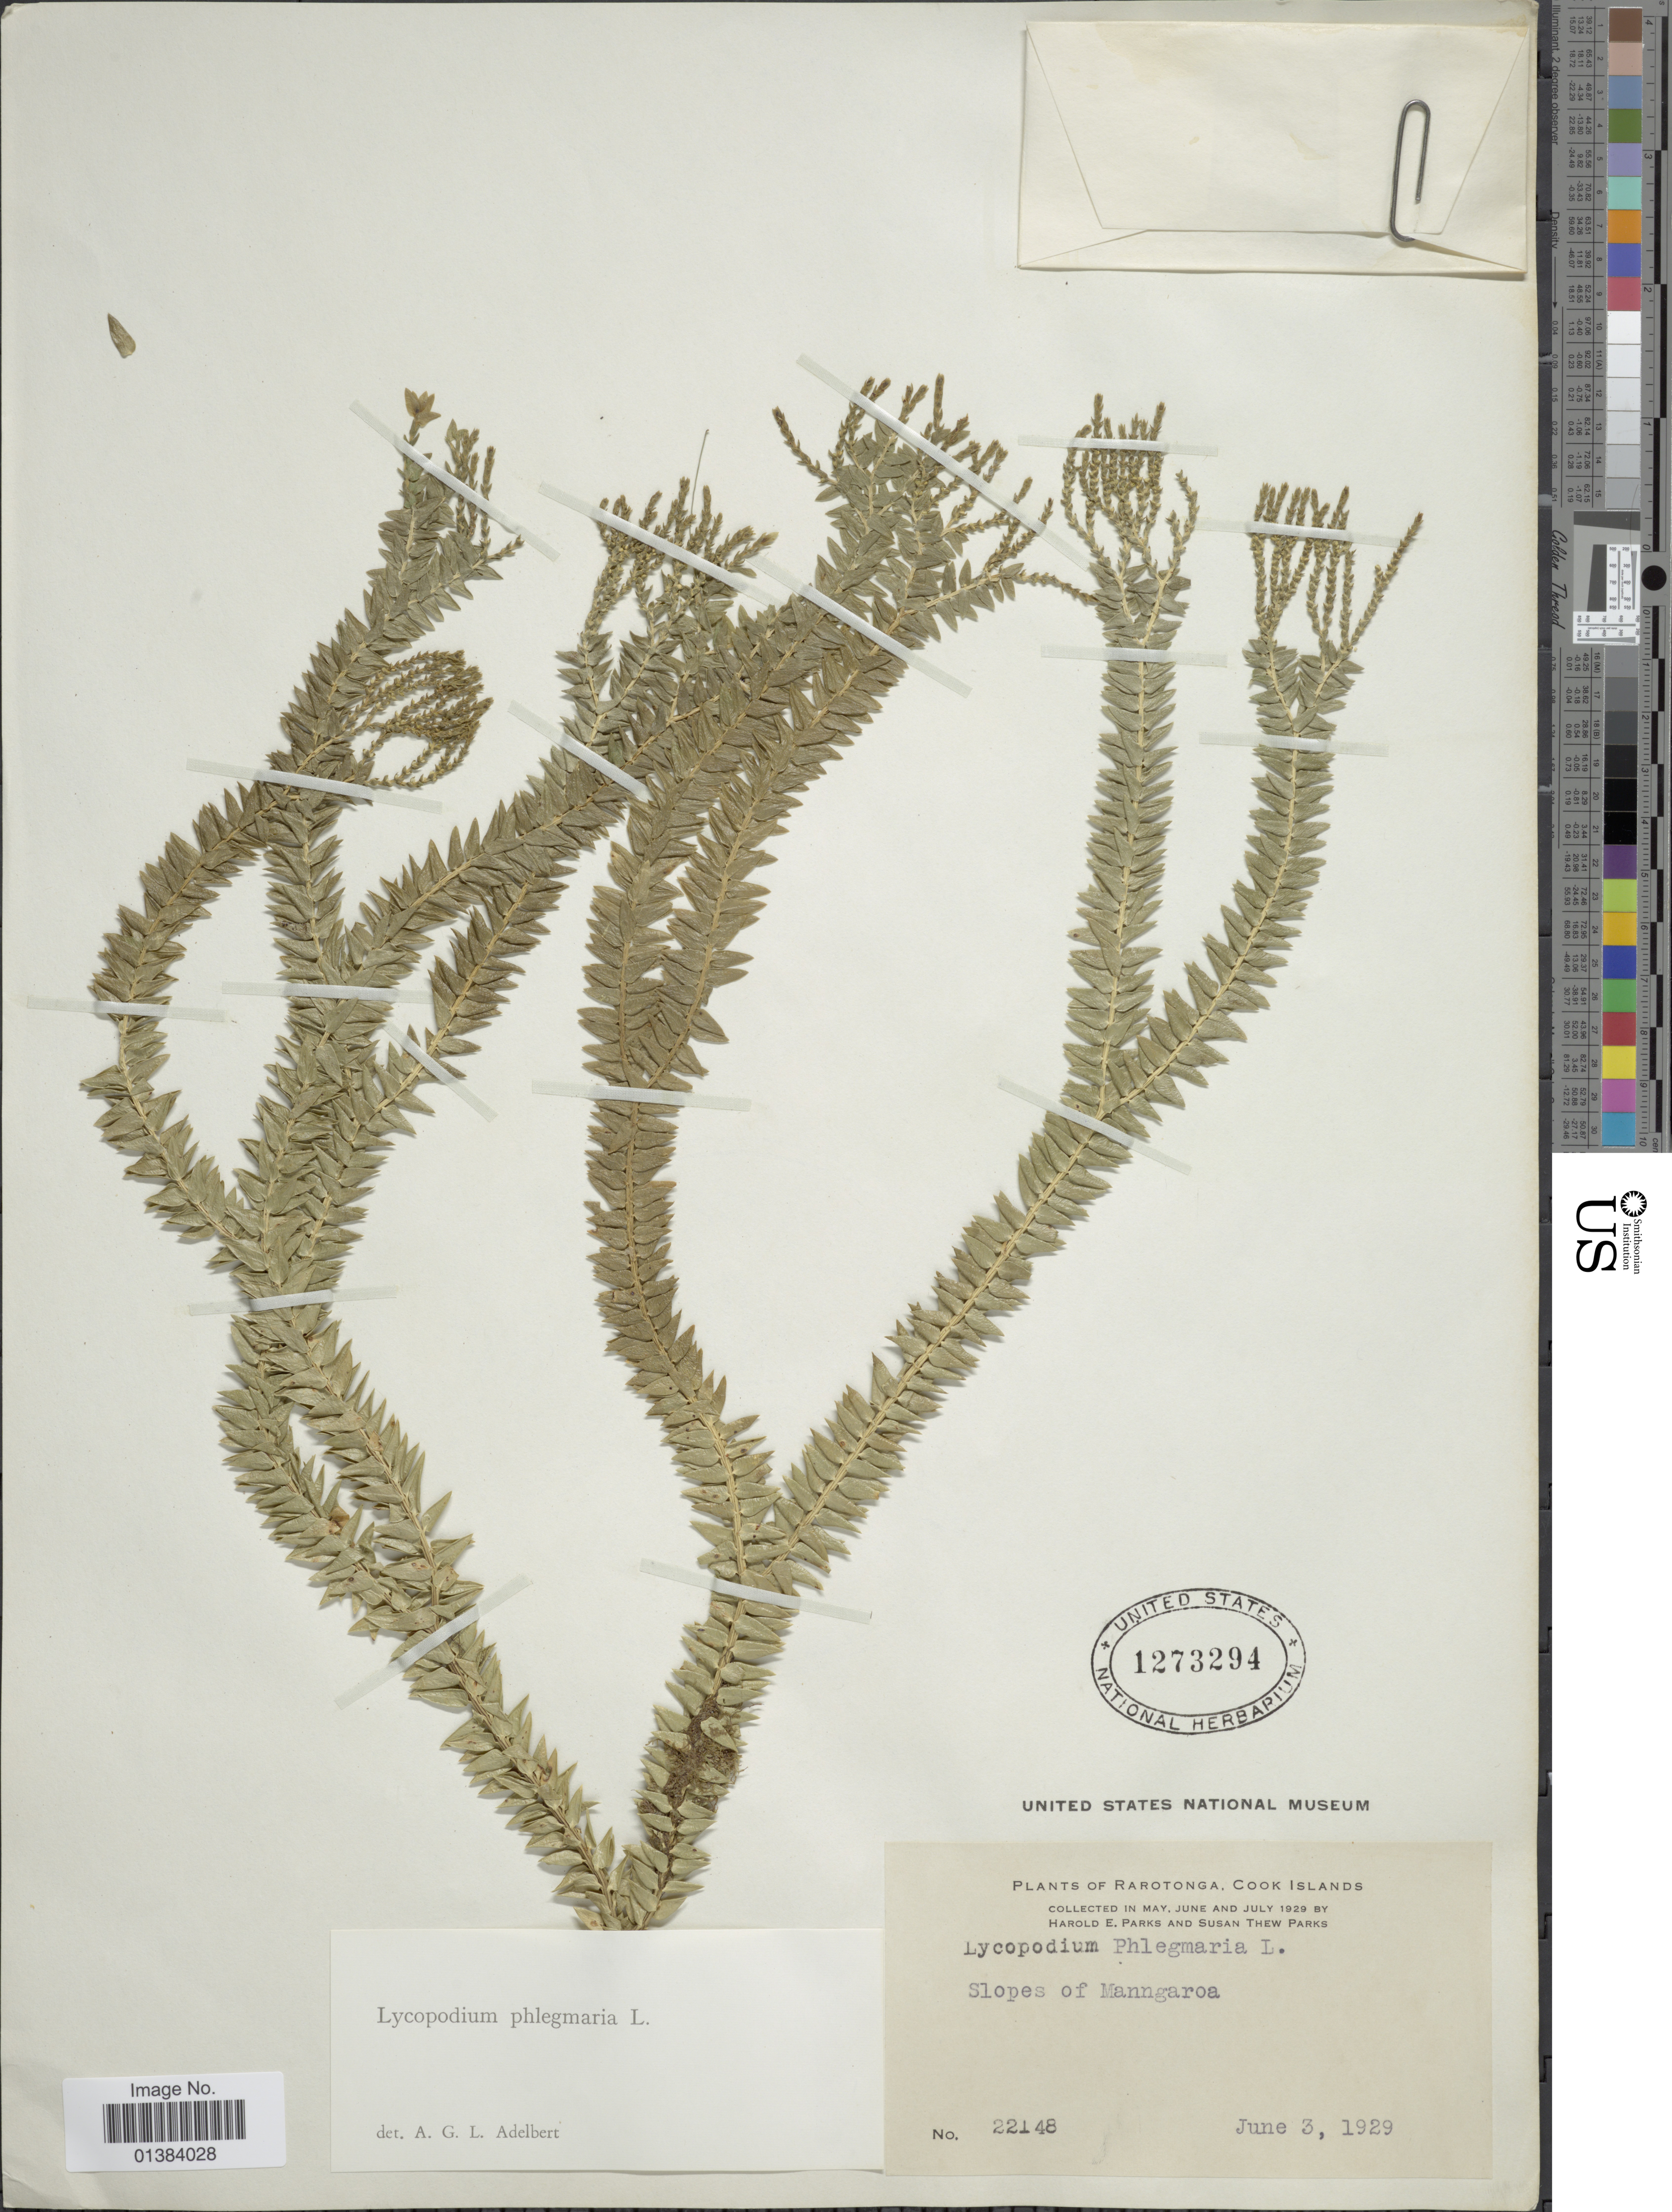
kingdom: Plantae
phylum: Tracheophyta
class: Lycopodiopsida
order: Lycopodiales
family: Lycopodiaceae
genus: Phlegmariurus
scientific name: Phlegmariurus australis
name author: (Willd.) A. R. Field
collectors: H. E. Parks & S. Parks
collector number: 22148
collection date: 1929-06-03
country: Cook Islands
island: Rarotonga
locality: Slopes of Manngaroa.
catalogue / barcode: US 1273294